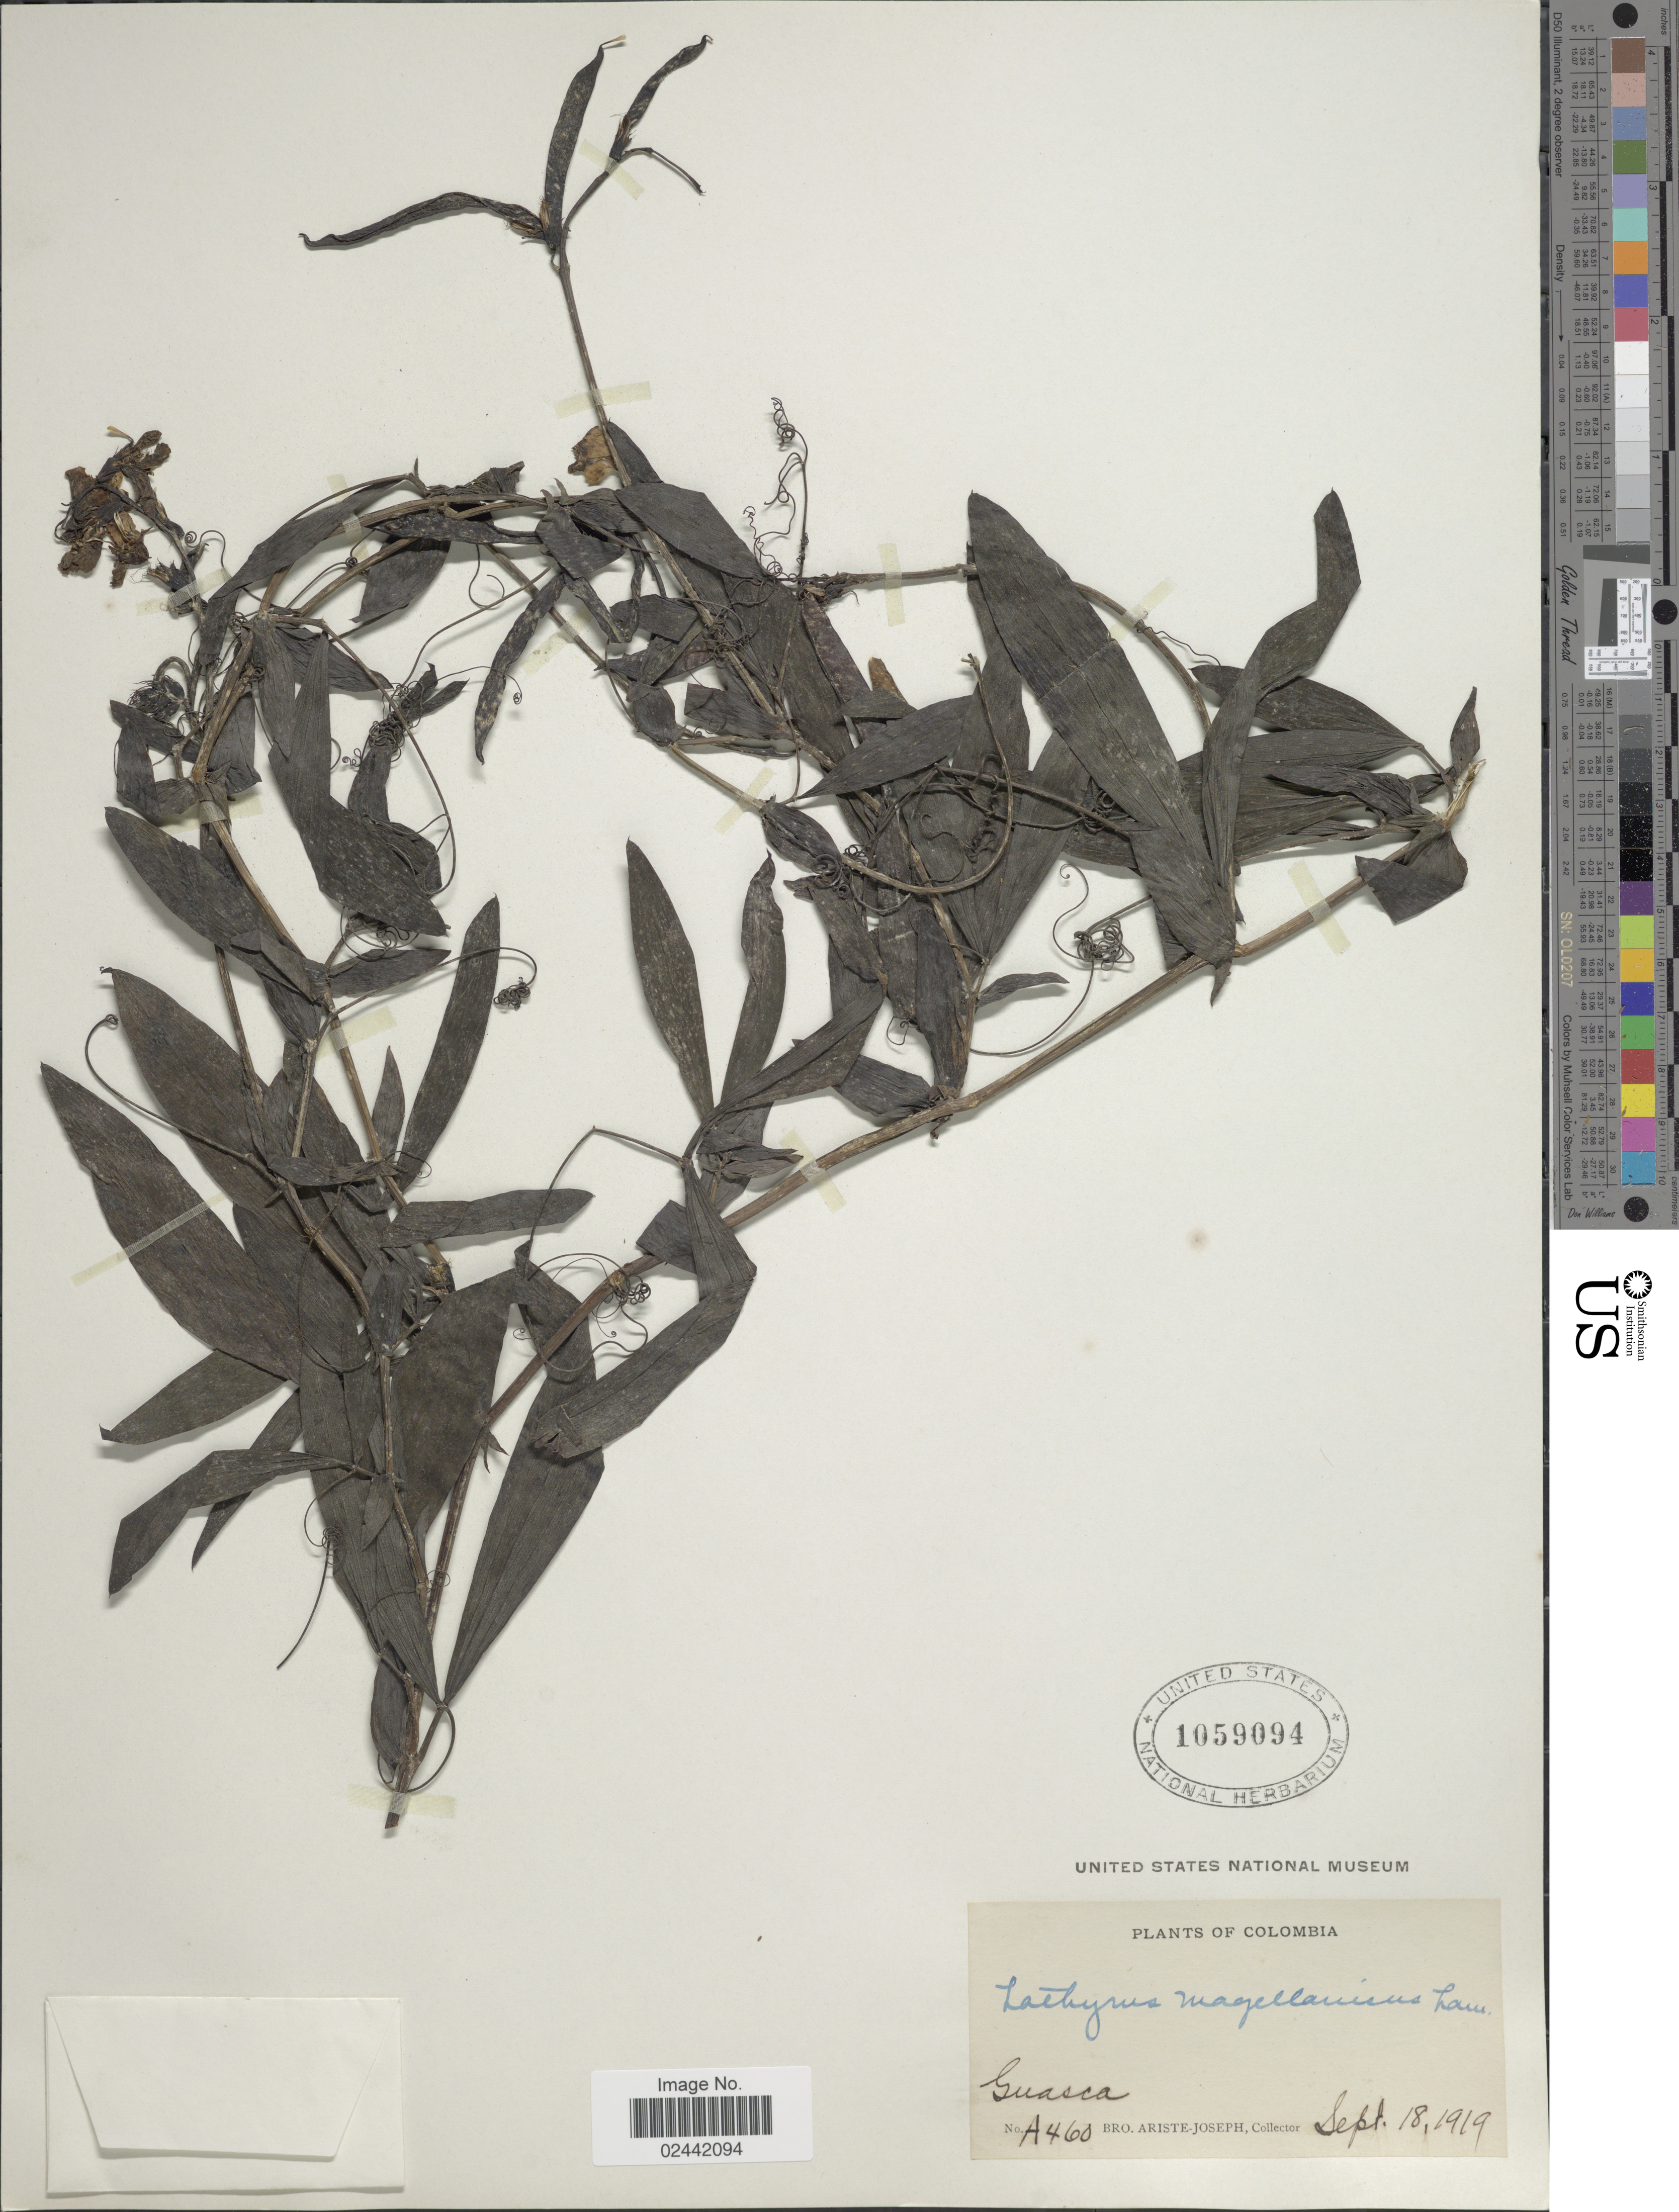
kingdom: Plantae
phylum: Tracheophyta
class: Magnoliopsida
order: Fabales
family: Fabaceae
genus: Lathyrus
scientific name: Lathyrus meridensis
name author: Pittier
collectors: Bro. Ariste-Joseph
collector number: A460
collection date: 1919-09-18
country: Colombia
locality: Guasca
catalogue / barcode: US 1059094